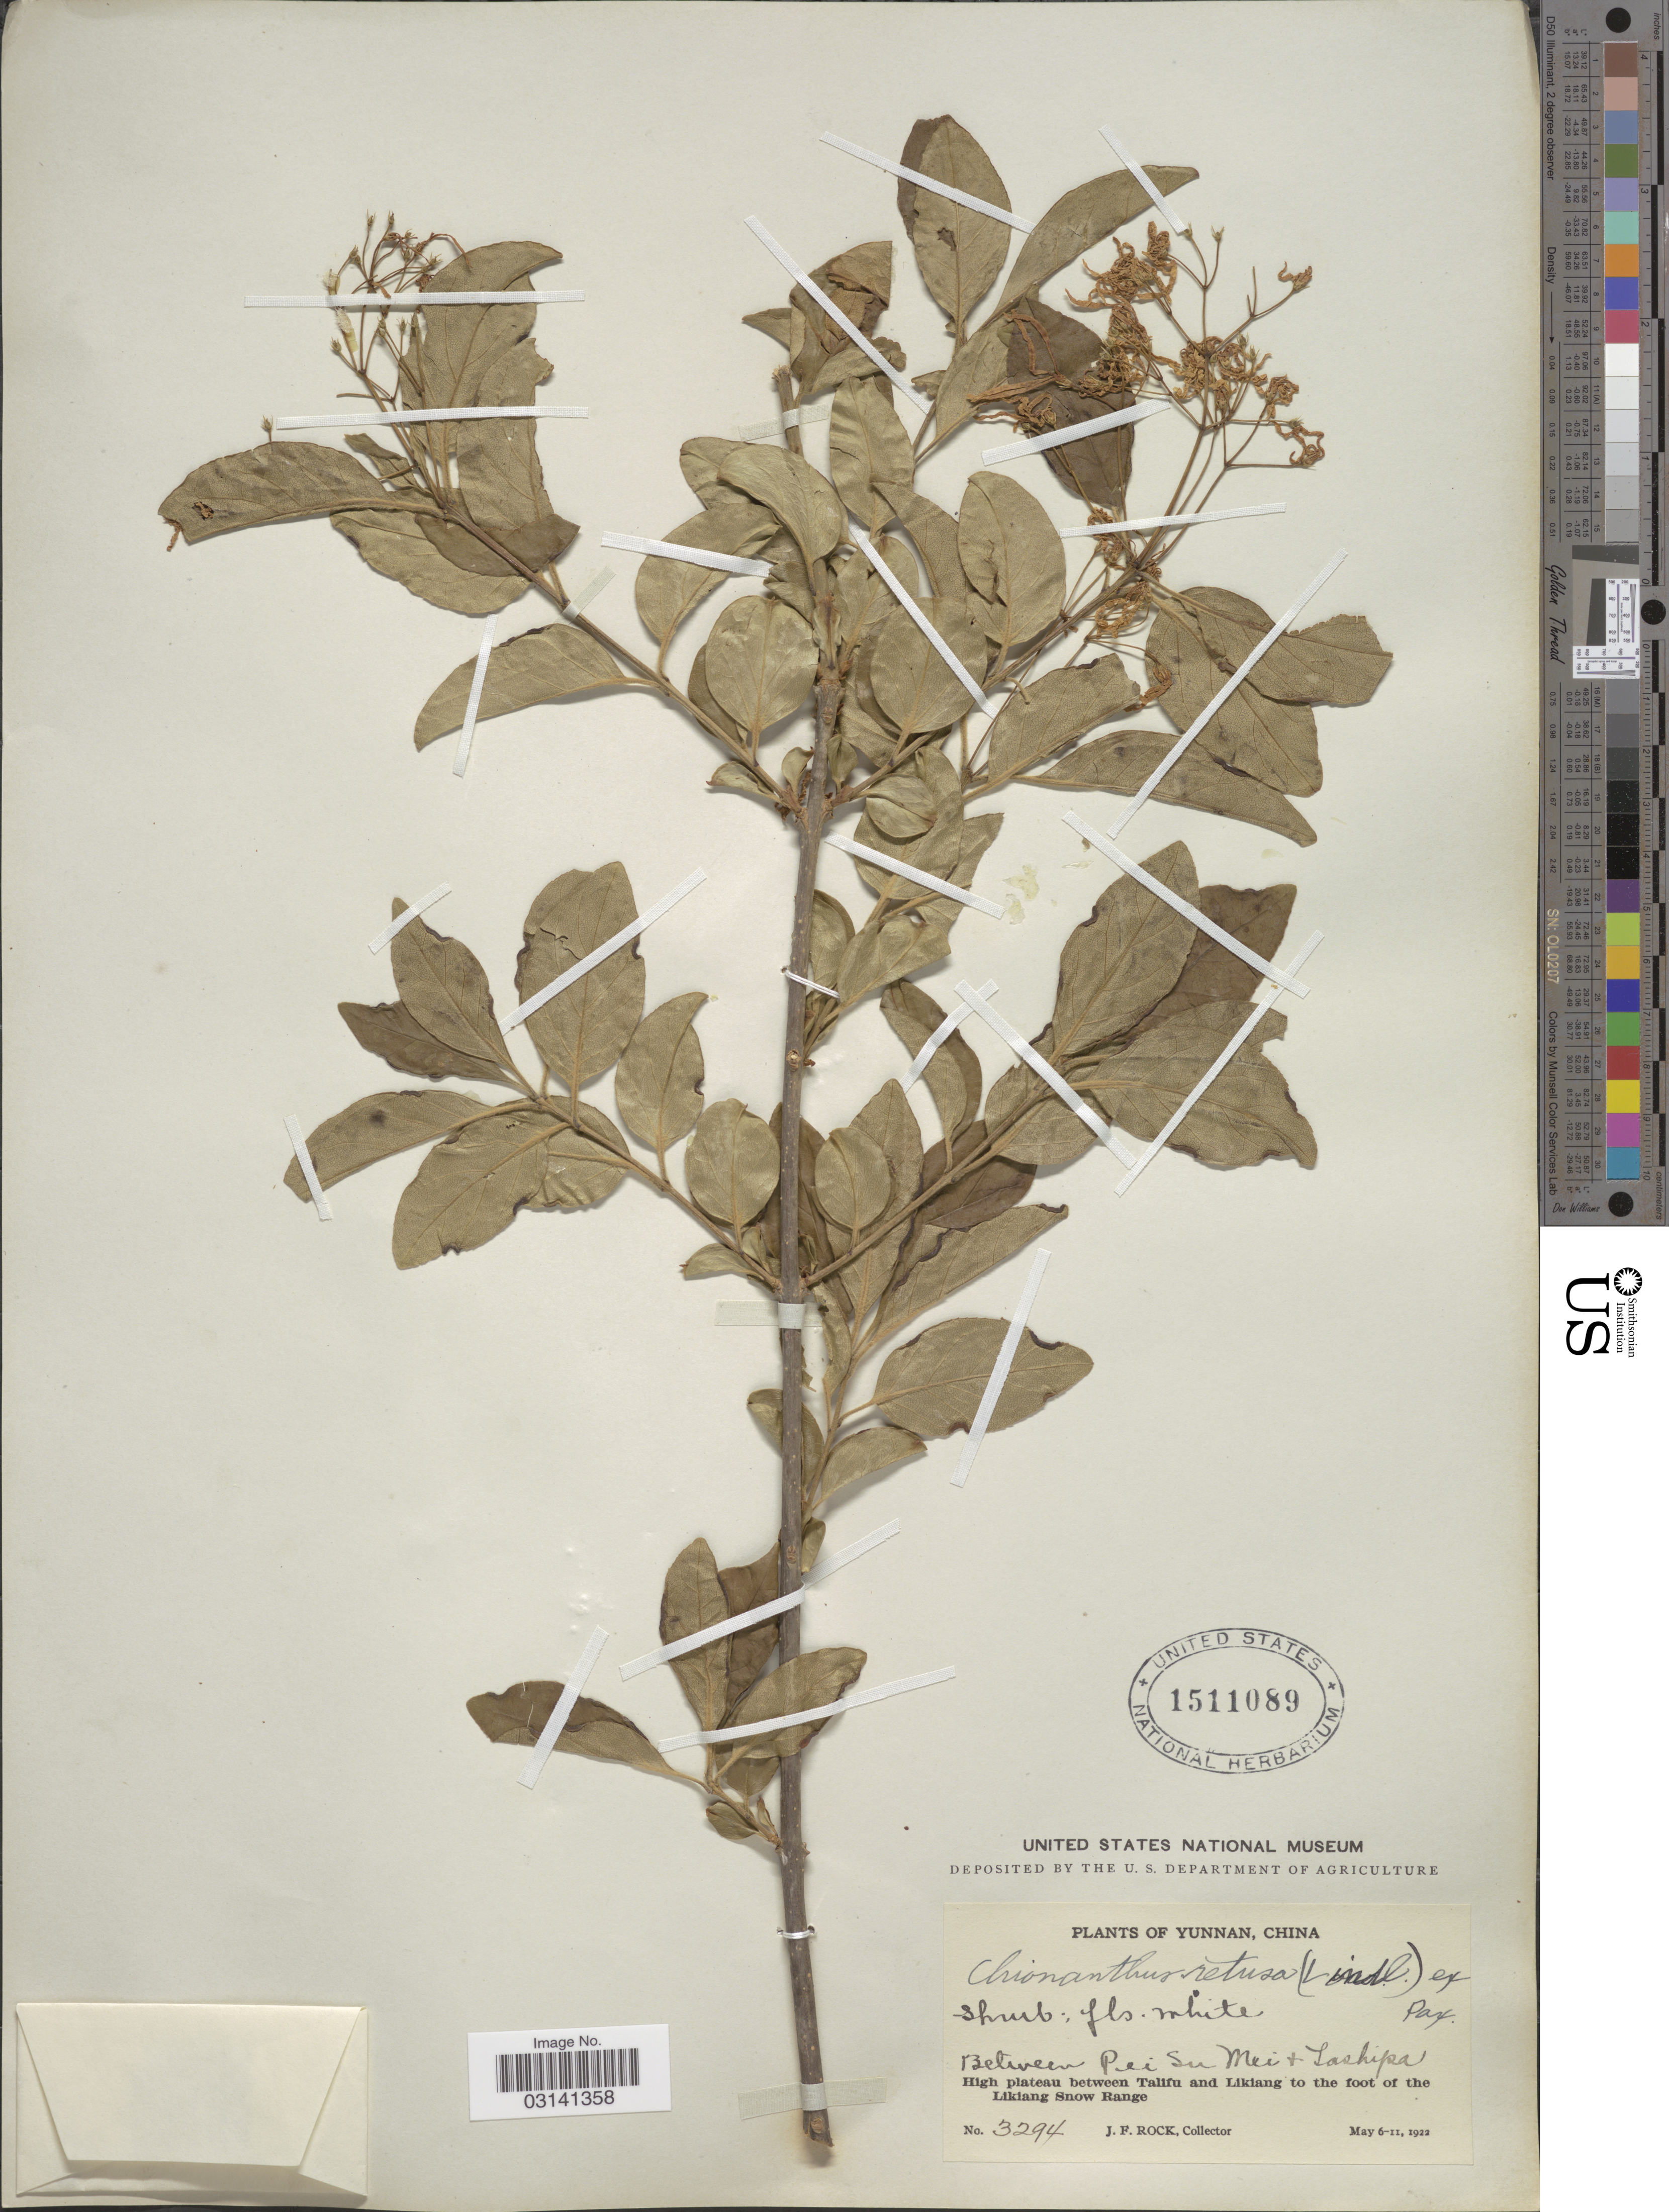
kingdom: Plantae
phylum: Tracheophyta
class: Magnoliopsida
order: Lamiales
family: Oleaceae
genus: Chionanthus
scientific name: Chionanthus retusus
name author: Lindl. & Paxton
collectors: J. Rock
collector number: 3294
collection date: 1922-05-06/1922-05-11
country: China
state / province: Yunnan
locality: Between Pei Su Mei & Lashipa, High plateau between Talifu and Likiang to the foot of the Likiang Snow Range.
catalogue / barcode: US 1511089